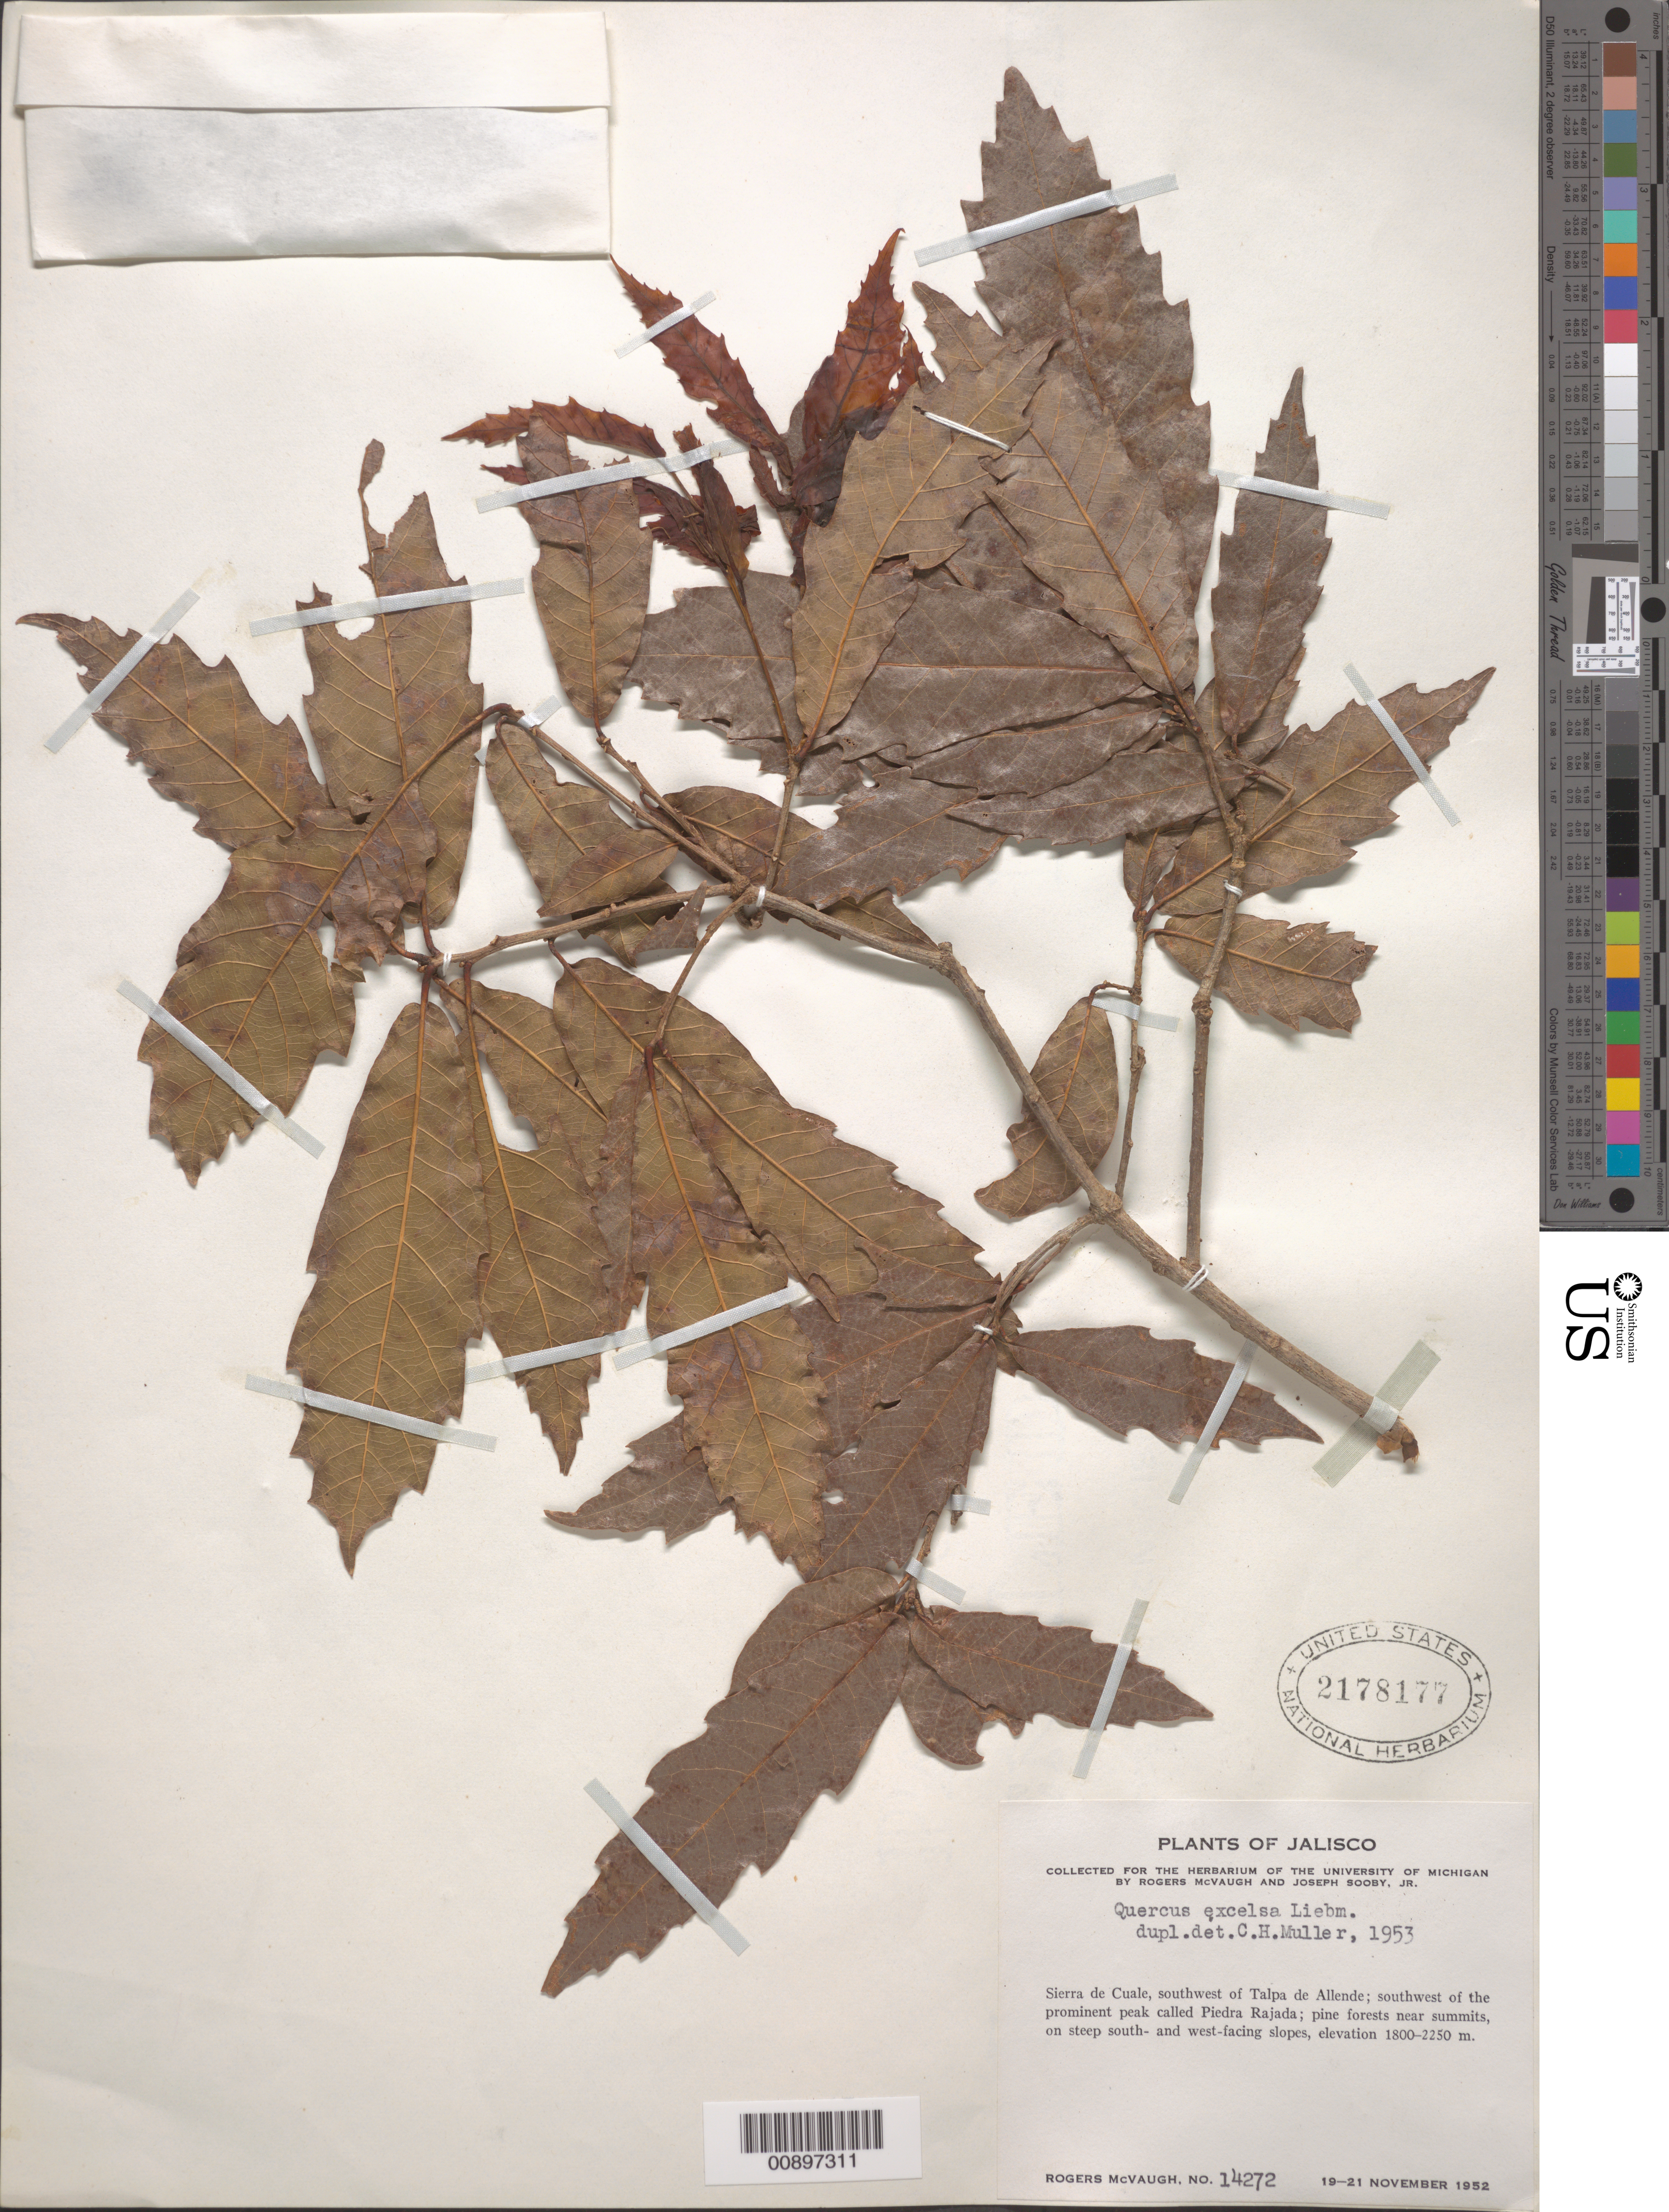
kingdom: Plantae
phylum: Tracheophyta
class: Magnoliopsida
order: Fagales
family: Fagaceae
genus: Quercus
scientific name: Quercus excelsa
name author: Liebm.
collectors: R. McVaugh & J. Sooby Jr.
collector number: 14272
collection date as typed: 19 Nov 1952 to 21 Nov 1952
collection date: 1952-11-19/1952-11-21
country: Mexico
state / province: Jalisco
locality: Sierra de Cuale, southwest of Talpa de Allende; southwest of the prominent peak called Piedra Rajada.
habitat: Pine forests near summits, on steep south- and west- facing slopes.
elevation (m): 2250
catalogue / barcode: US 2178177